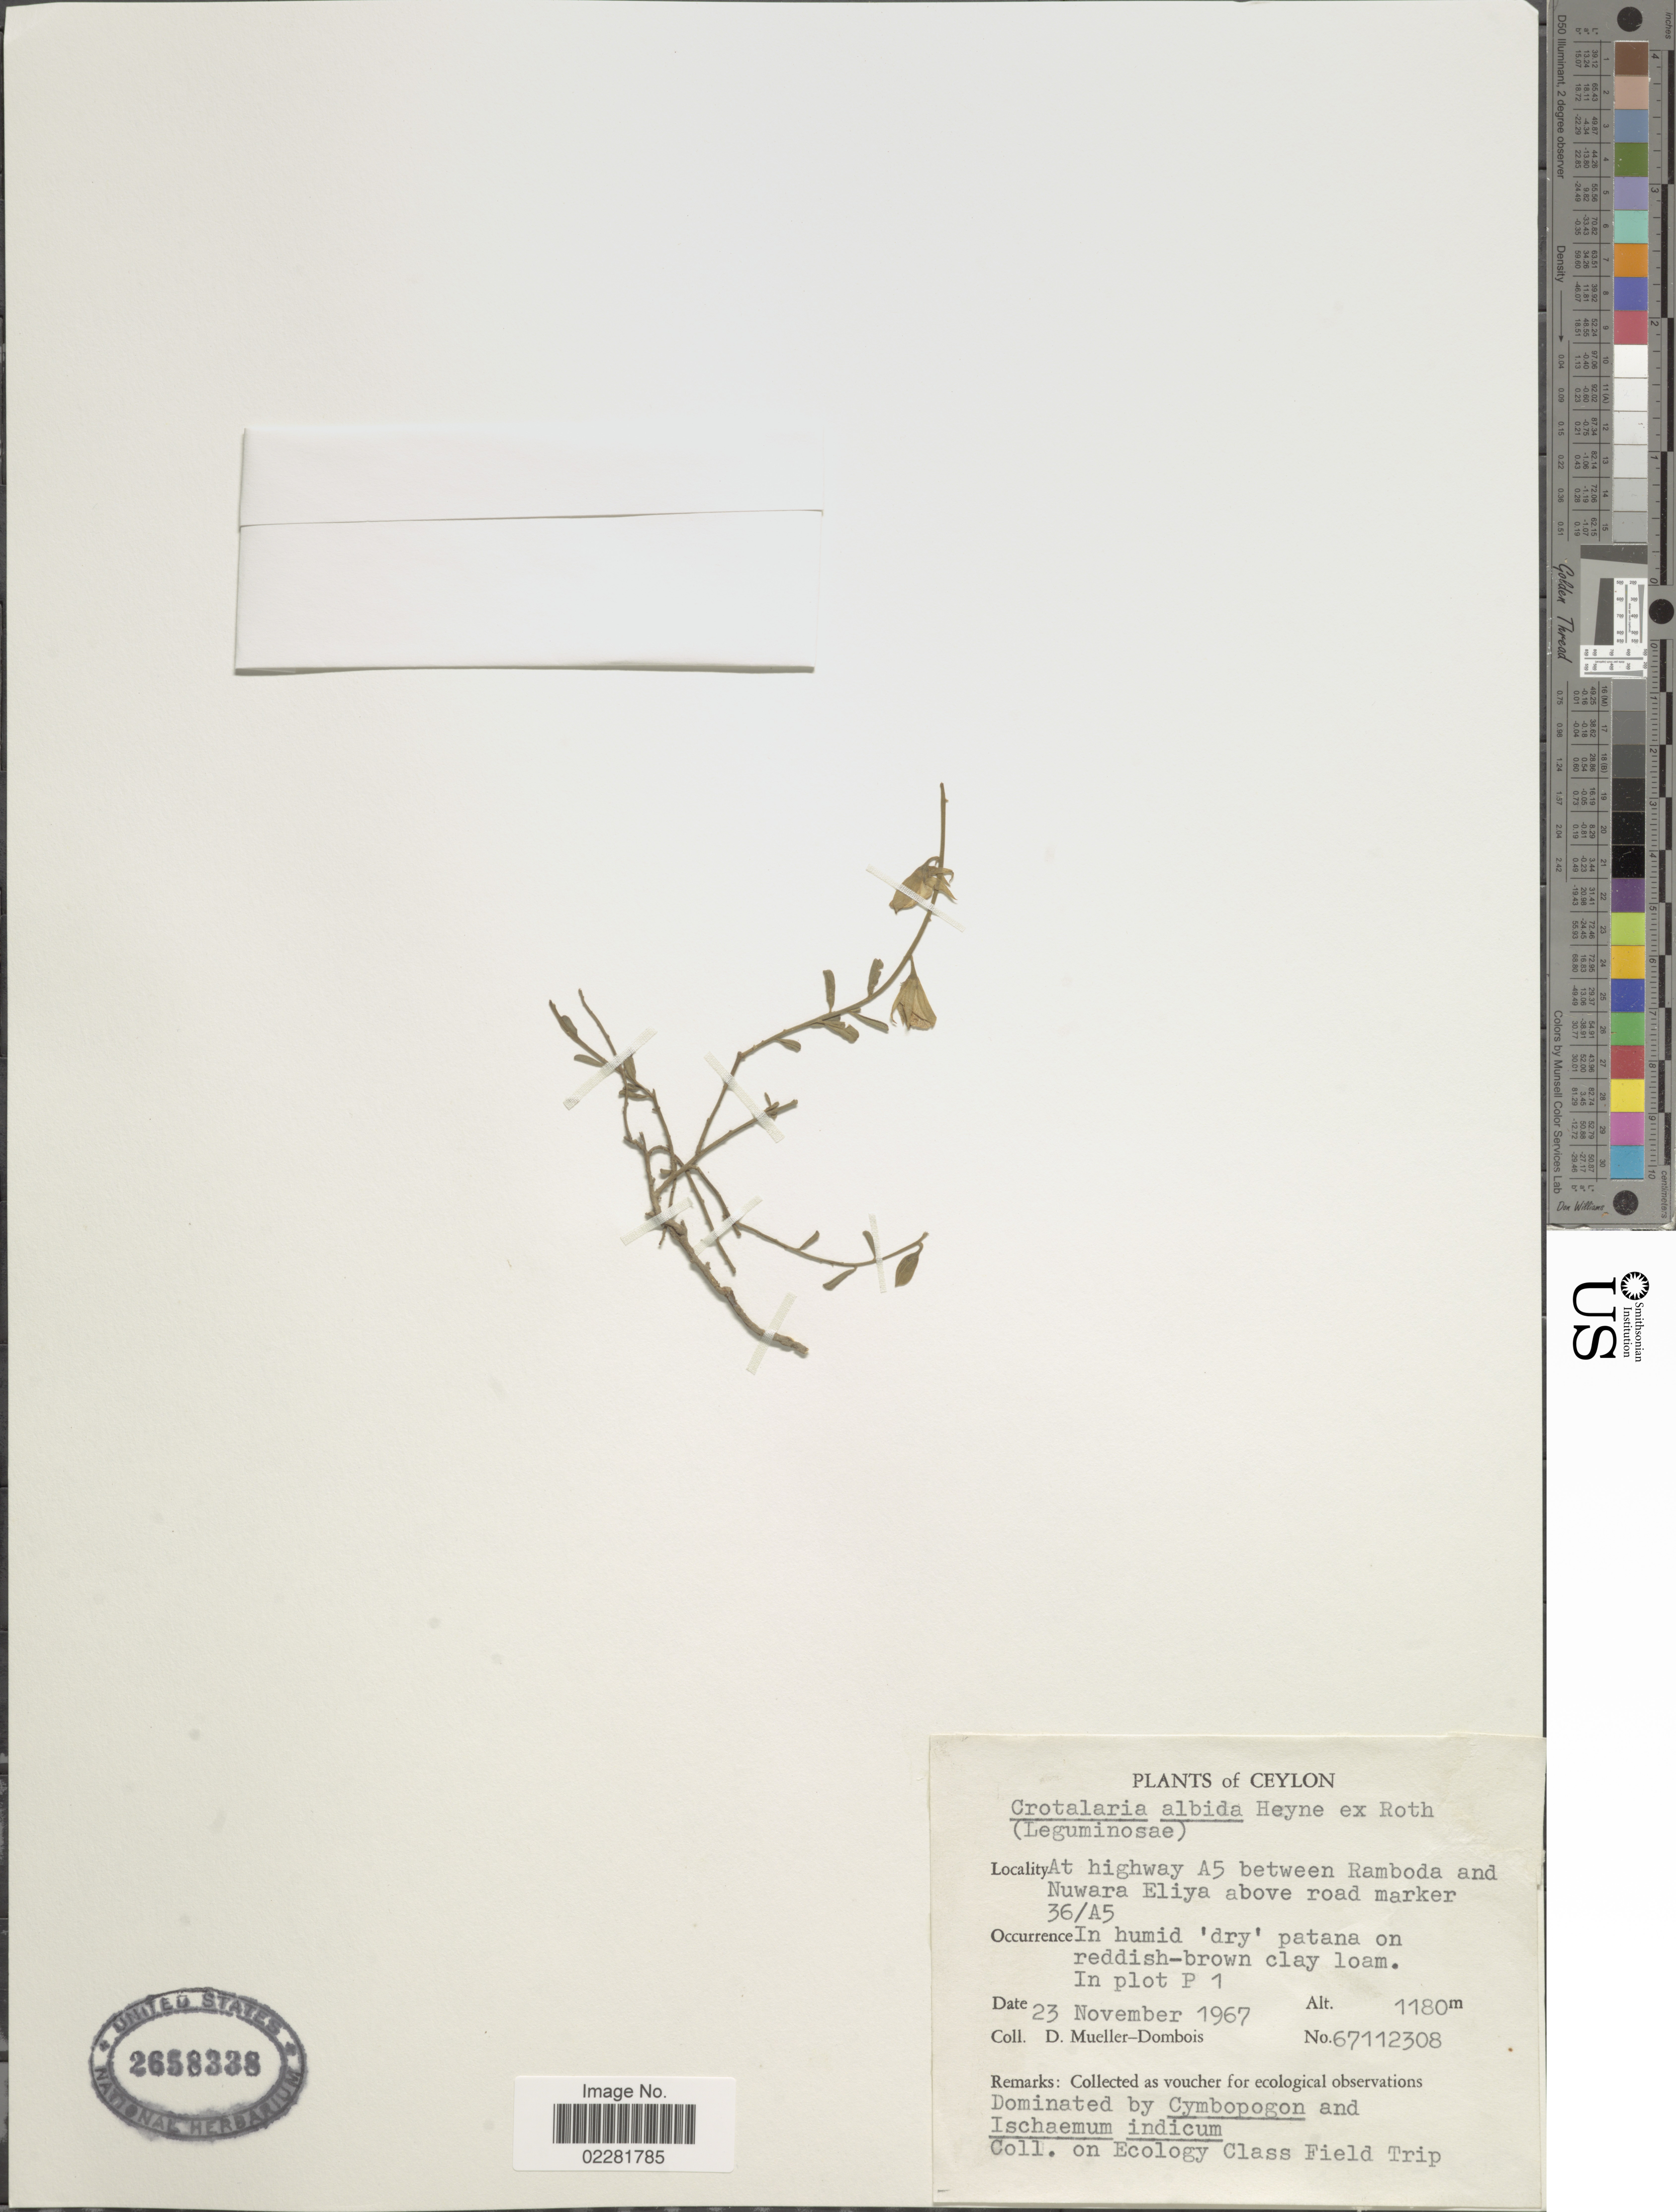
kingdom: Plantae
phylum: Tracheophyta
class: Magnoliopsida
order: Fabales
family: Fabaceae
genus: Crotalaria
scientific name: Crotalaria albida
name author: B. Heyne ex Roth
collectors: D. Mueller-Dombois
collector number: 67112308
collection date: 1967-11-23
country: Sri Lanka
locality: Ceylon, at highway A5 between Ramboda and Nuwara Eliya above road marker 36/A5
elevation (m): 1180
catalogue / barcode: US 3658338